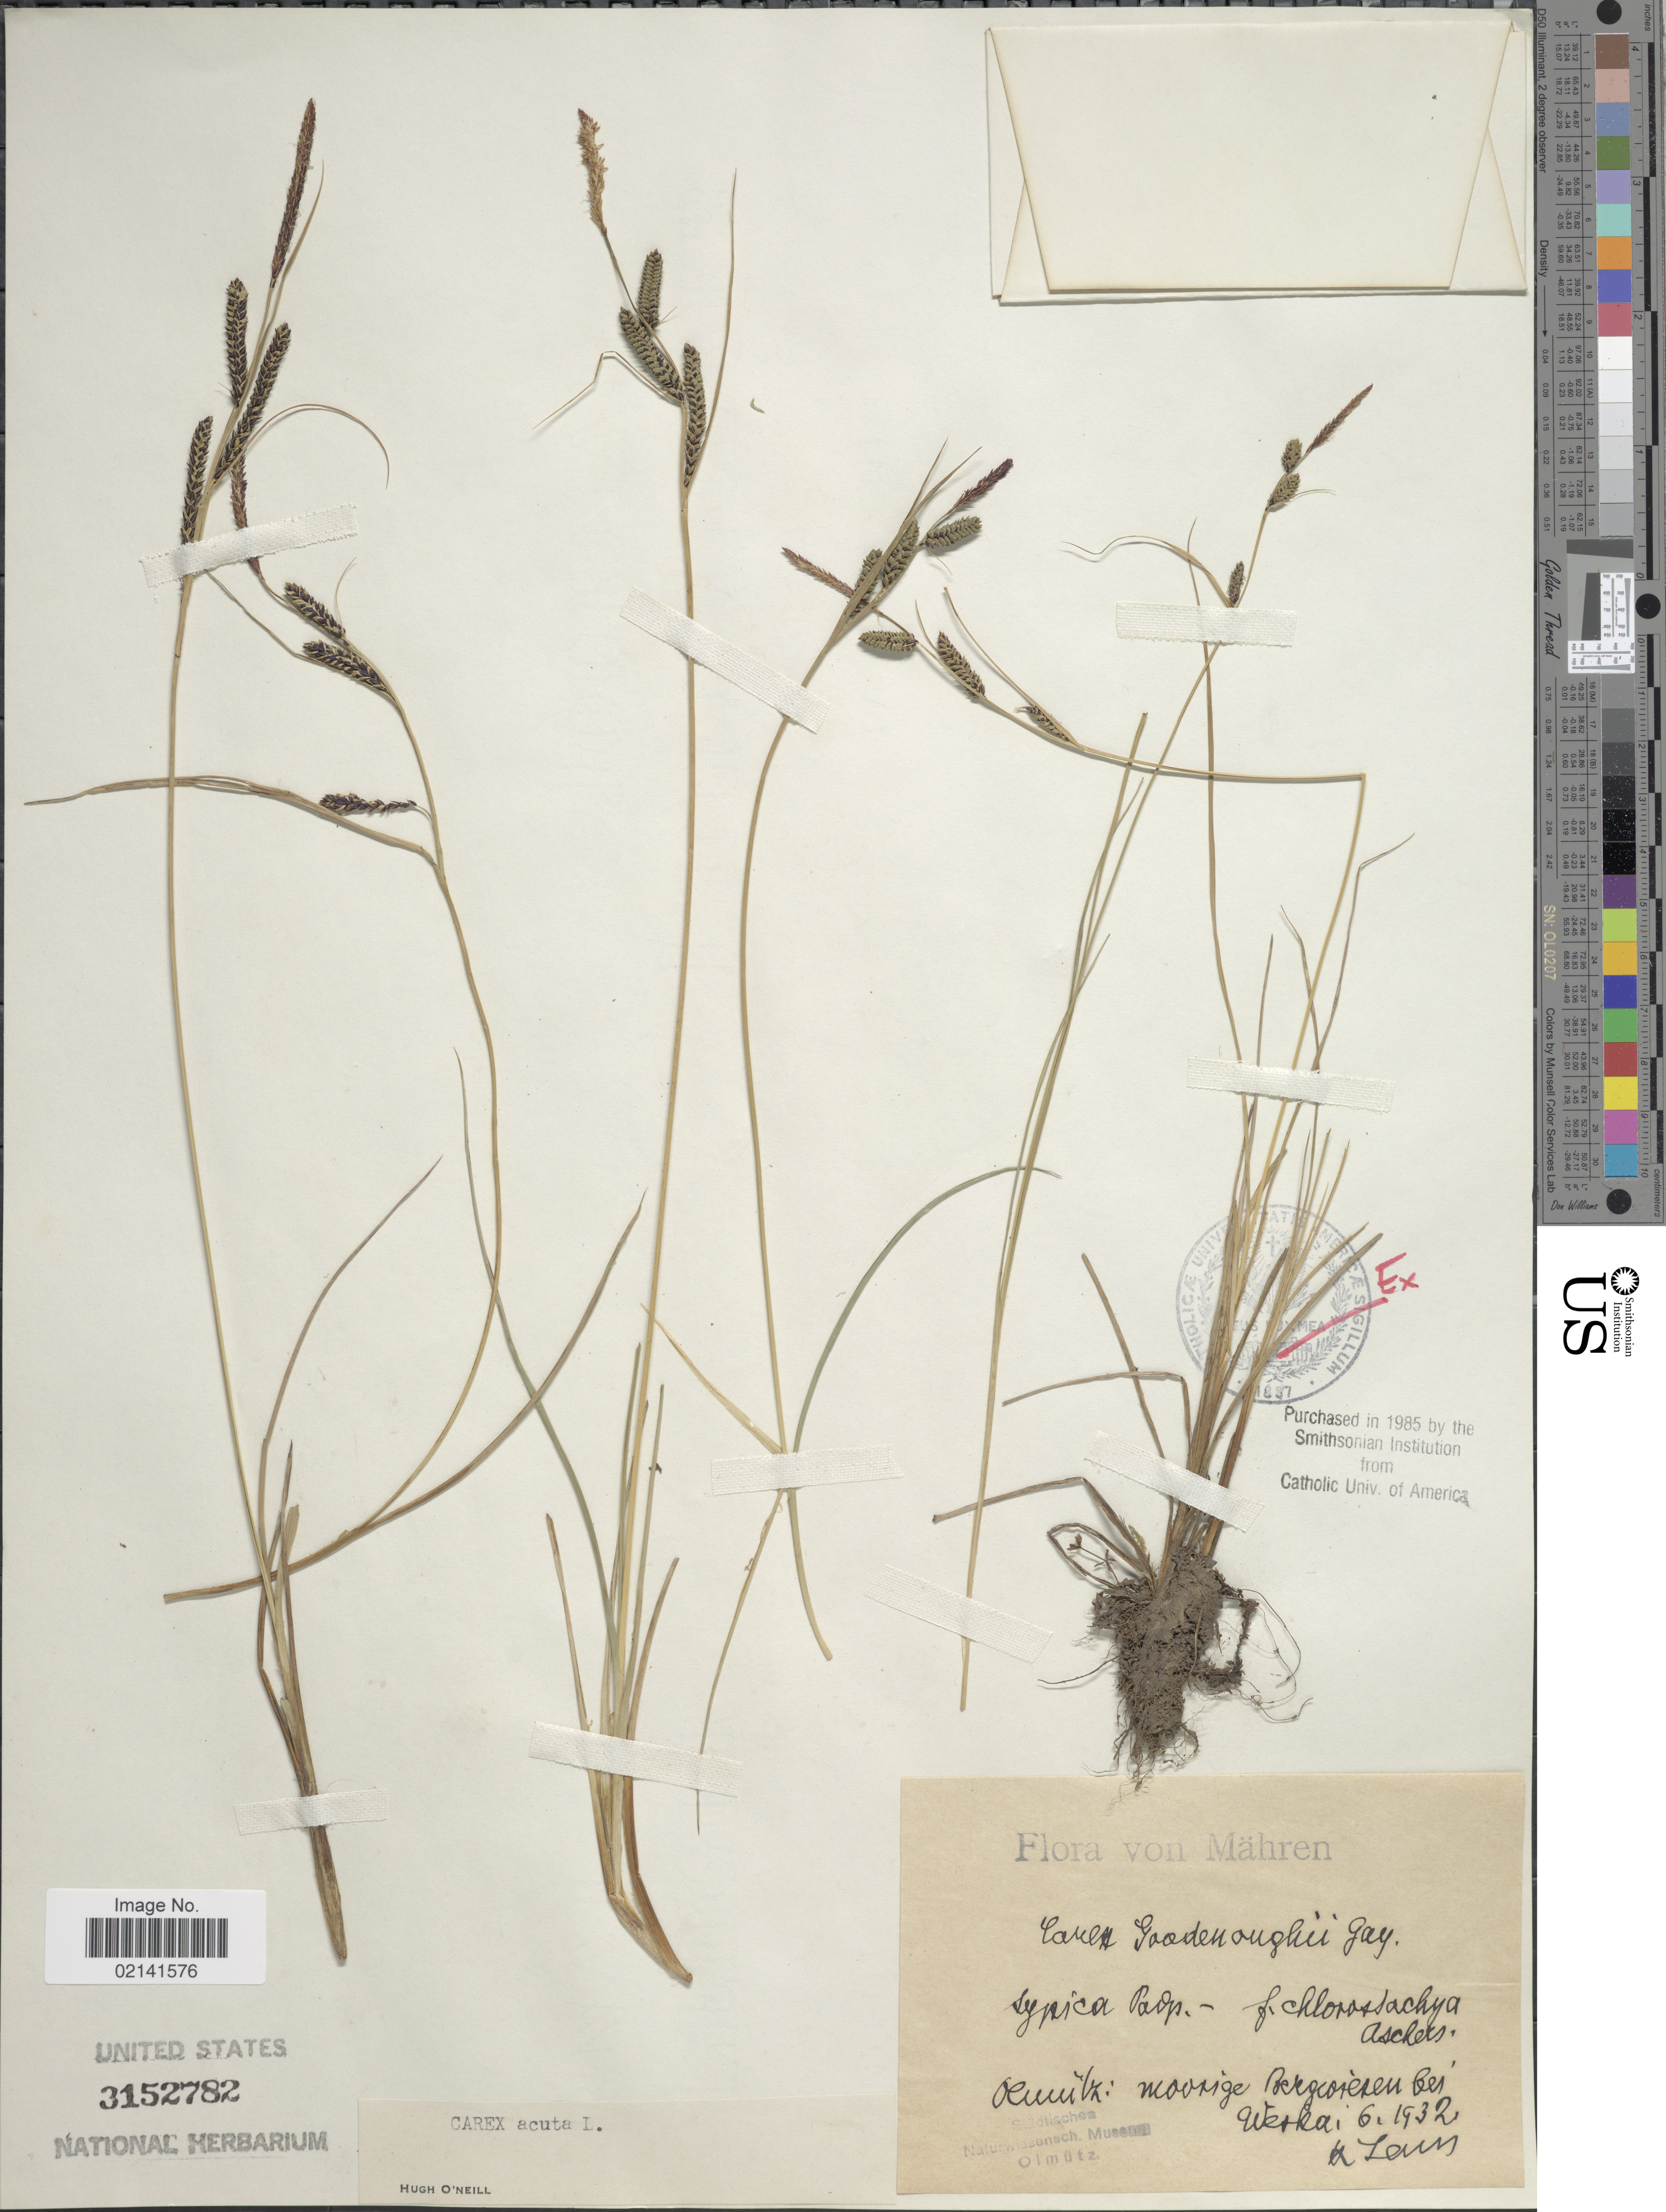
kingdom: Plantae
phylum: Tracheophyta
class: Liliopsida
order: Poales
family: Cyperaceae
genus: Carex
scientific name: Carex acuta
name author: L.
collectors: H. Laus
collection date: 1932-06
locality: Mähren, Ruuitz moorige Bergcoiesren bei Weska [interpreted]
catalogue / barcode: US 3152782